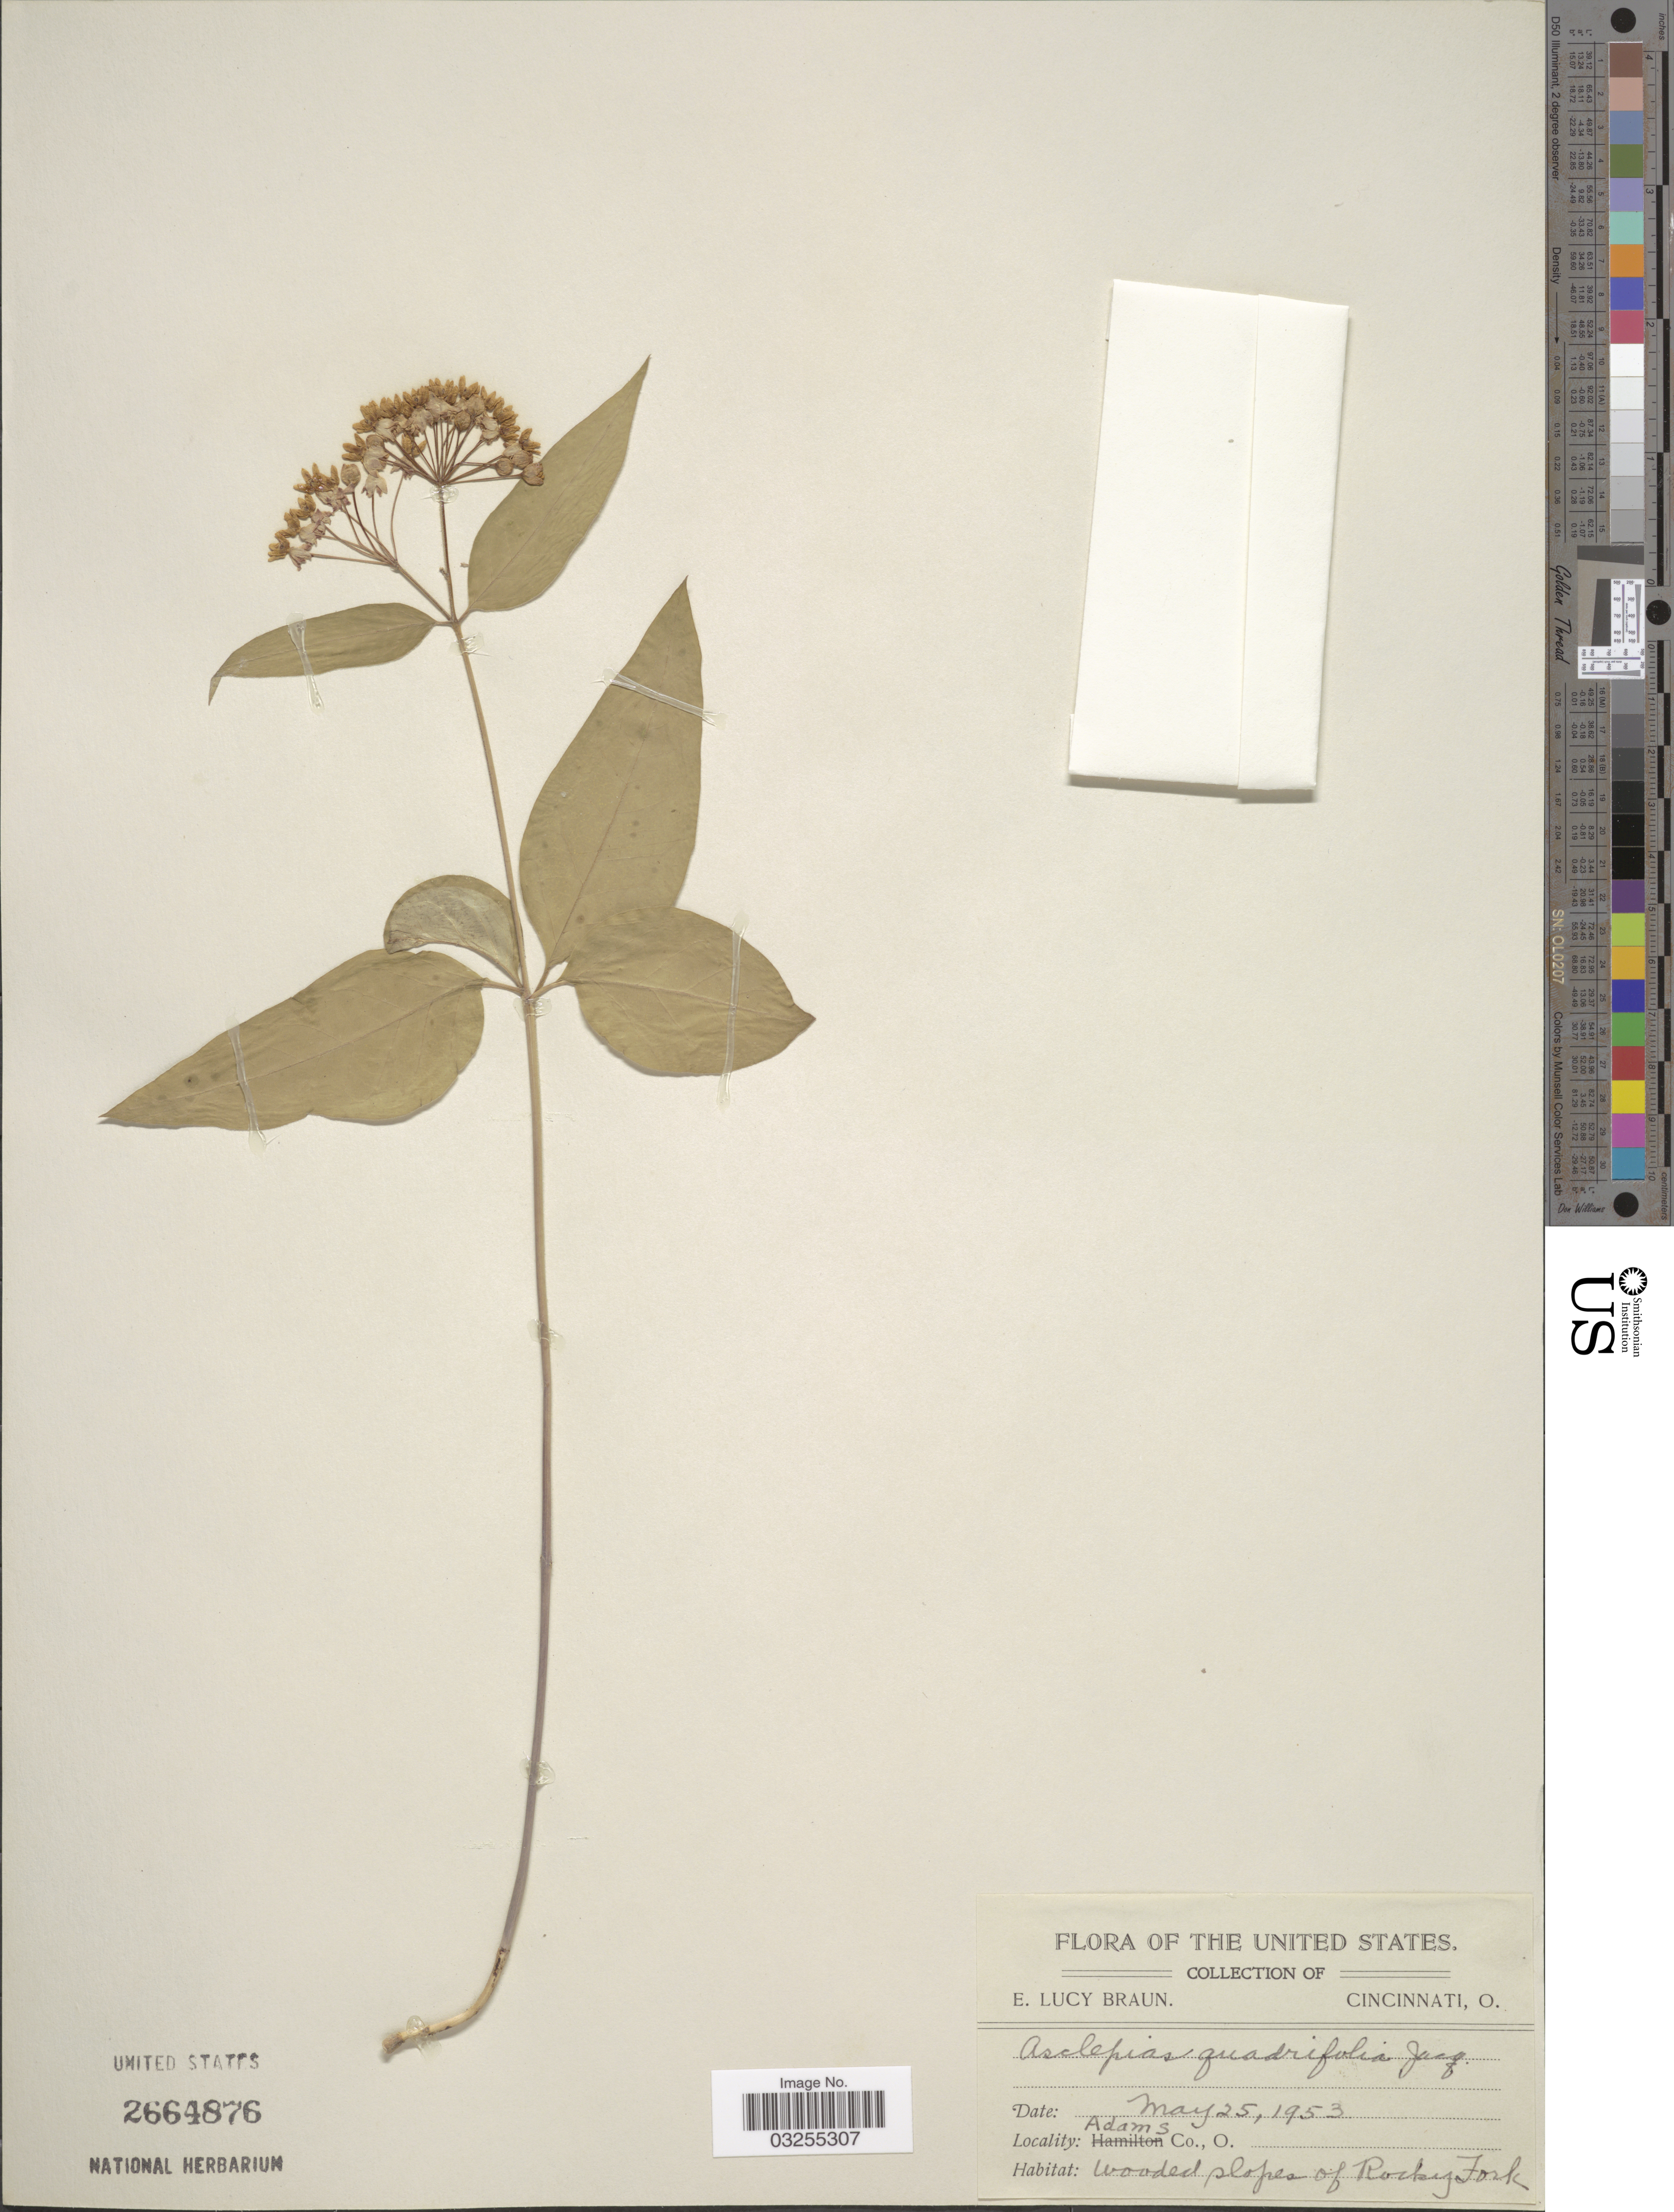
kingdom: Plantae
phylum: Tracheophyta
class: Magnoliopsida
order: Gentianales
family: Apocynaceae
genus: Asclepias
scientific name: Asclepias quadrifolia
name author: Jacq.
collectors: E. Braun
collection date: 1953-05-25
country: United States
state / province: Ohio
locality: Adams Co. Wooded slopes of Rocky Fork.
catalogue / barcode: US 2664876